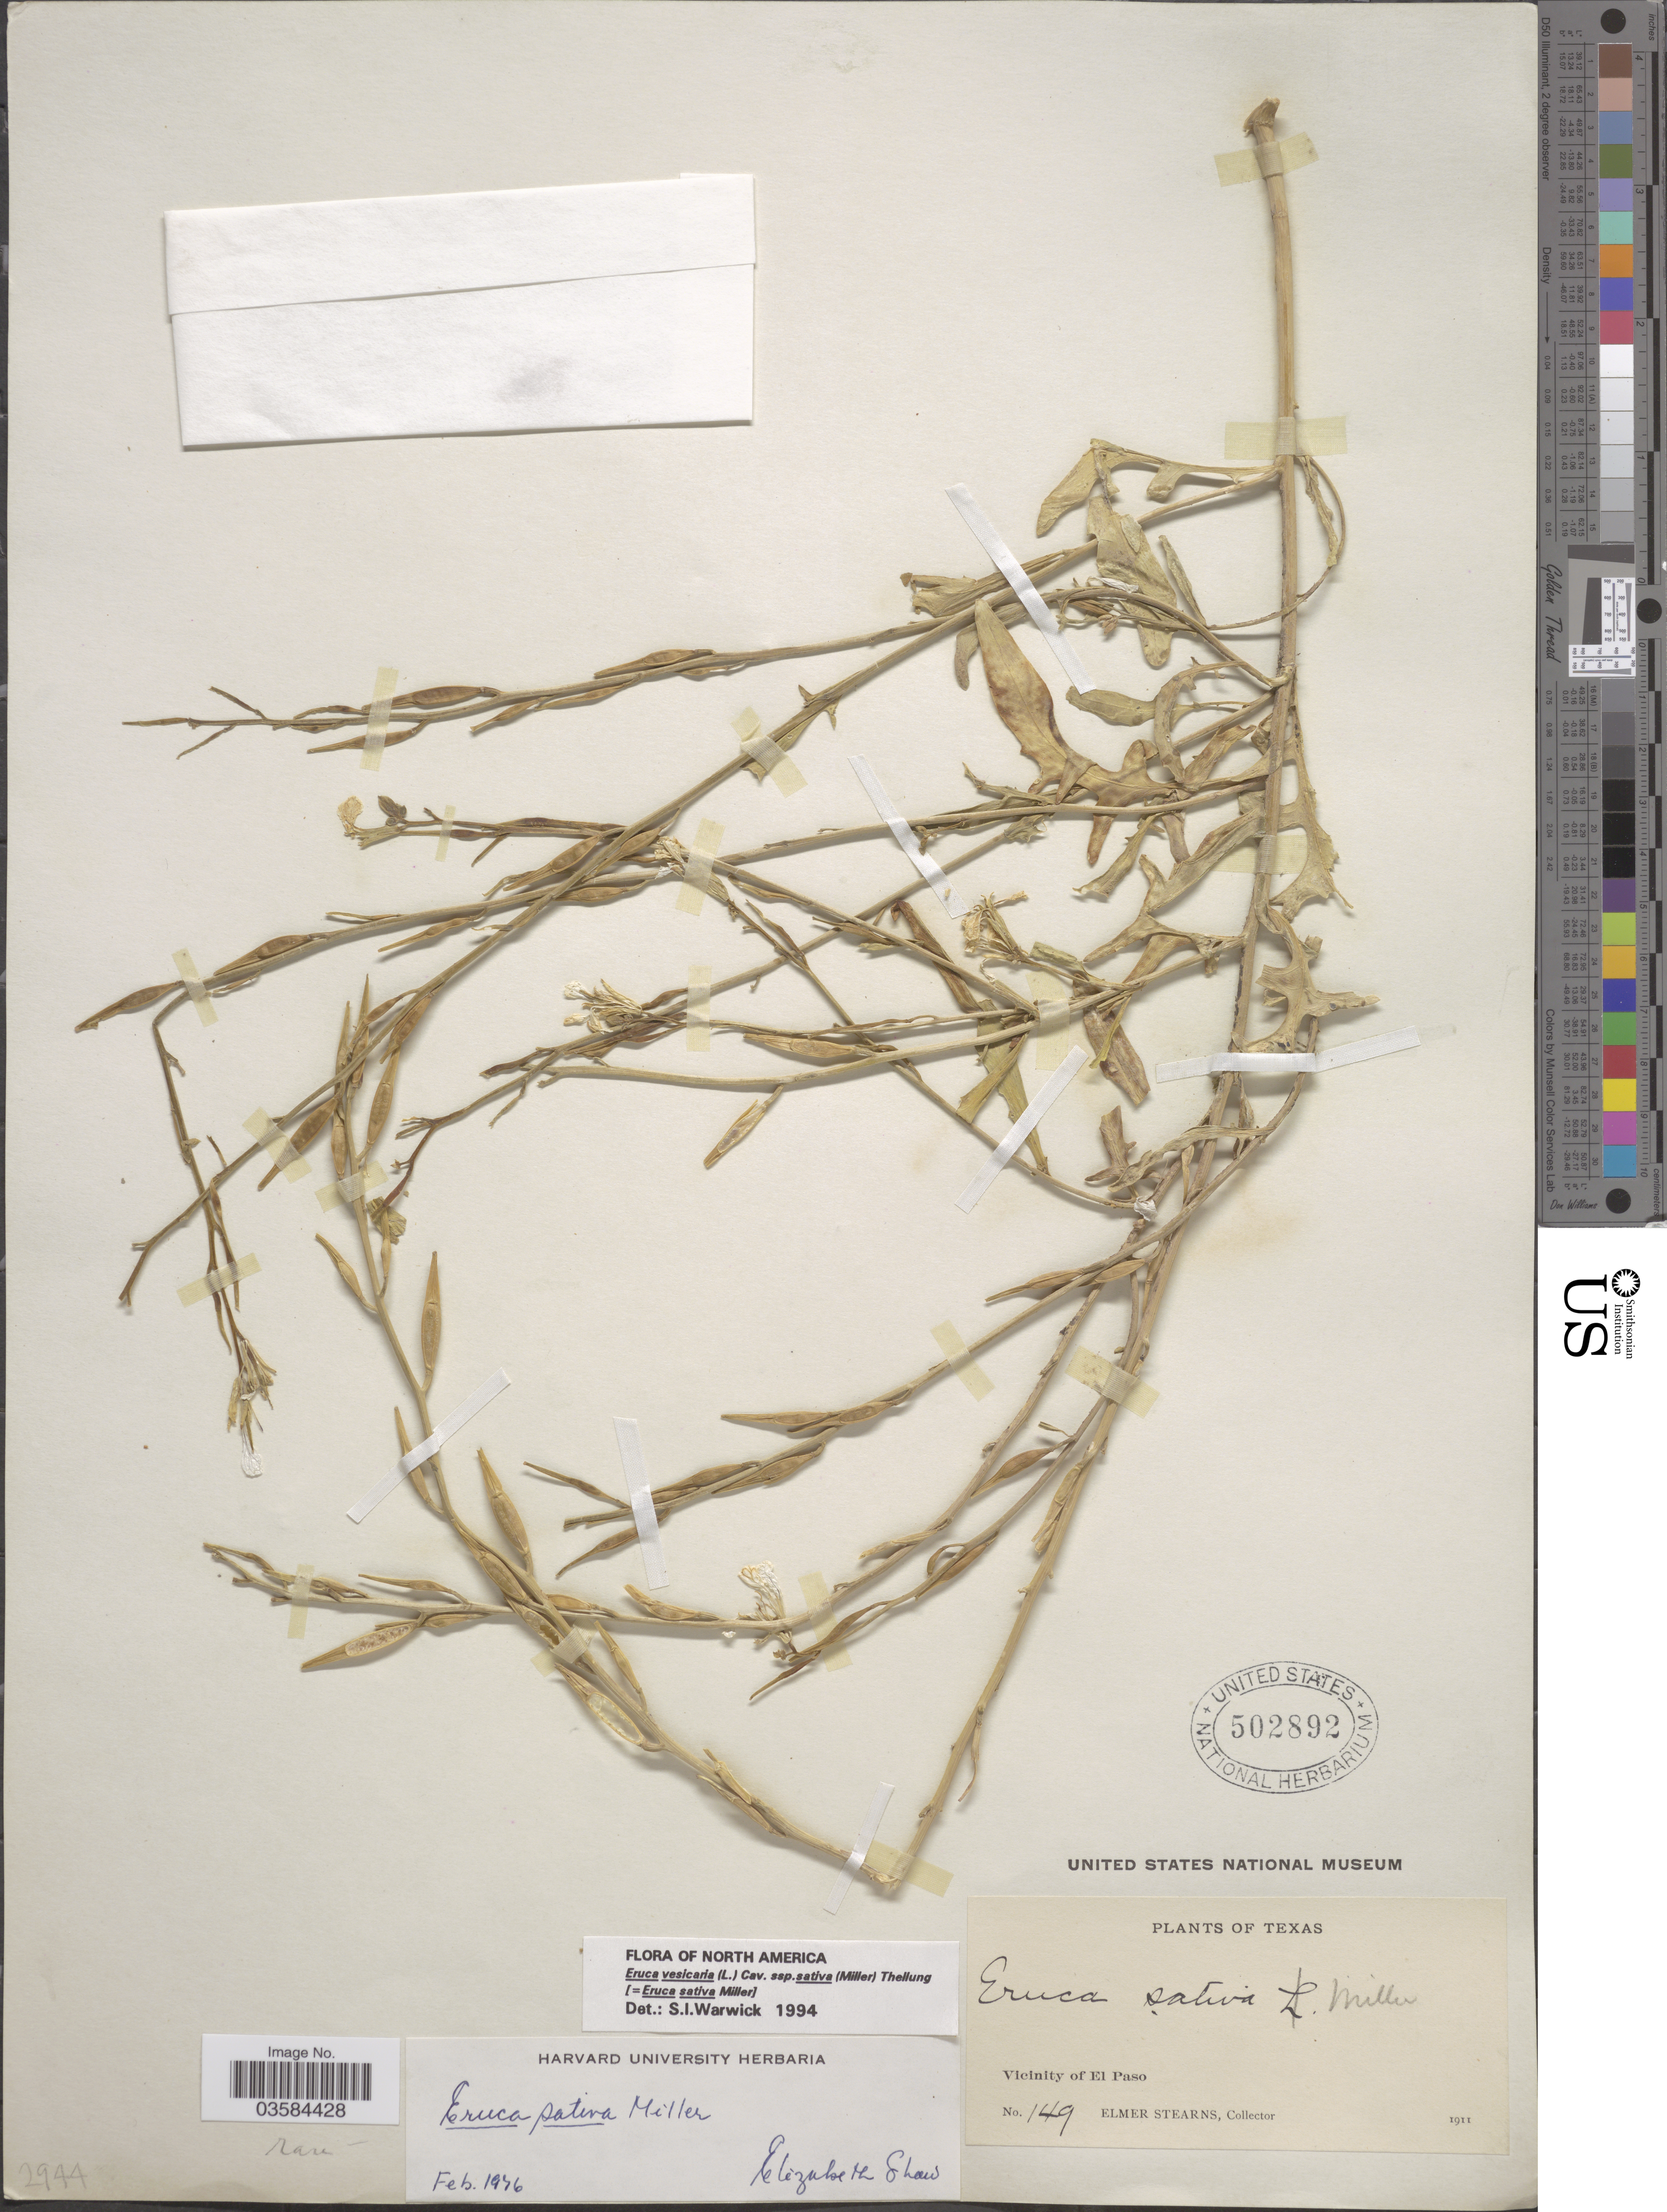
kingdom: Plantae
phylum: Tracheophyta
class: Magnoliopsida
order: Brassicales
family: Brassicaceae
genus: Eruca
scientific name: Eruca sativa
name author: Mill.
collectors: E. Stearns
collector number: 149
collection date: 1911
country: United States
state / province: Texas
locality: Vicinity of El Paso.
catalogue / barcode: US 502892